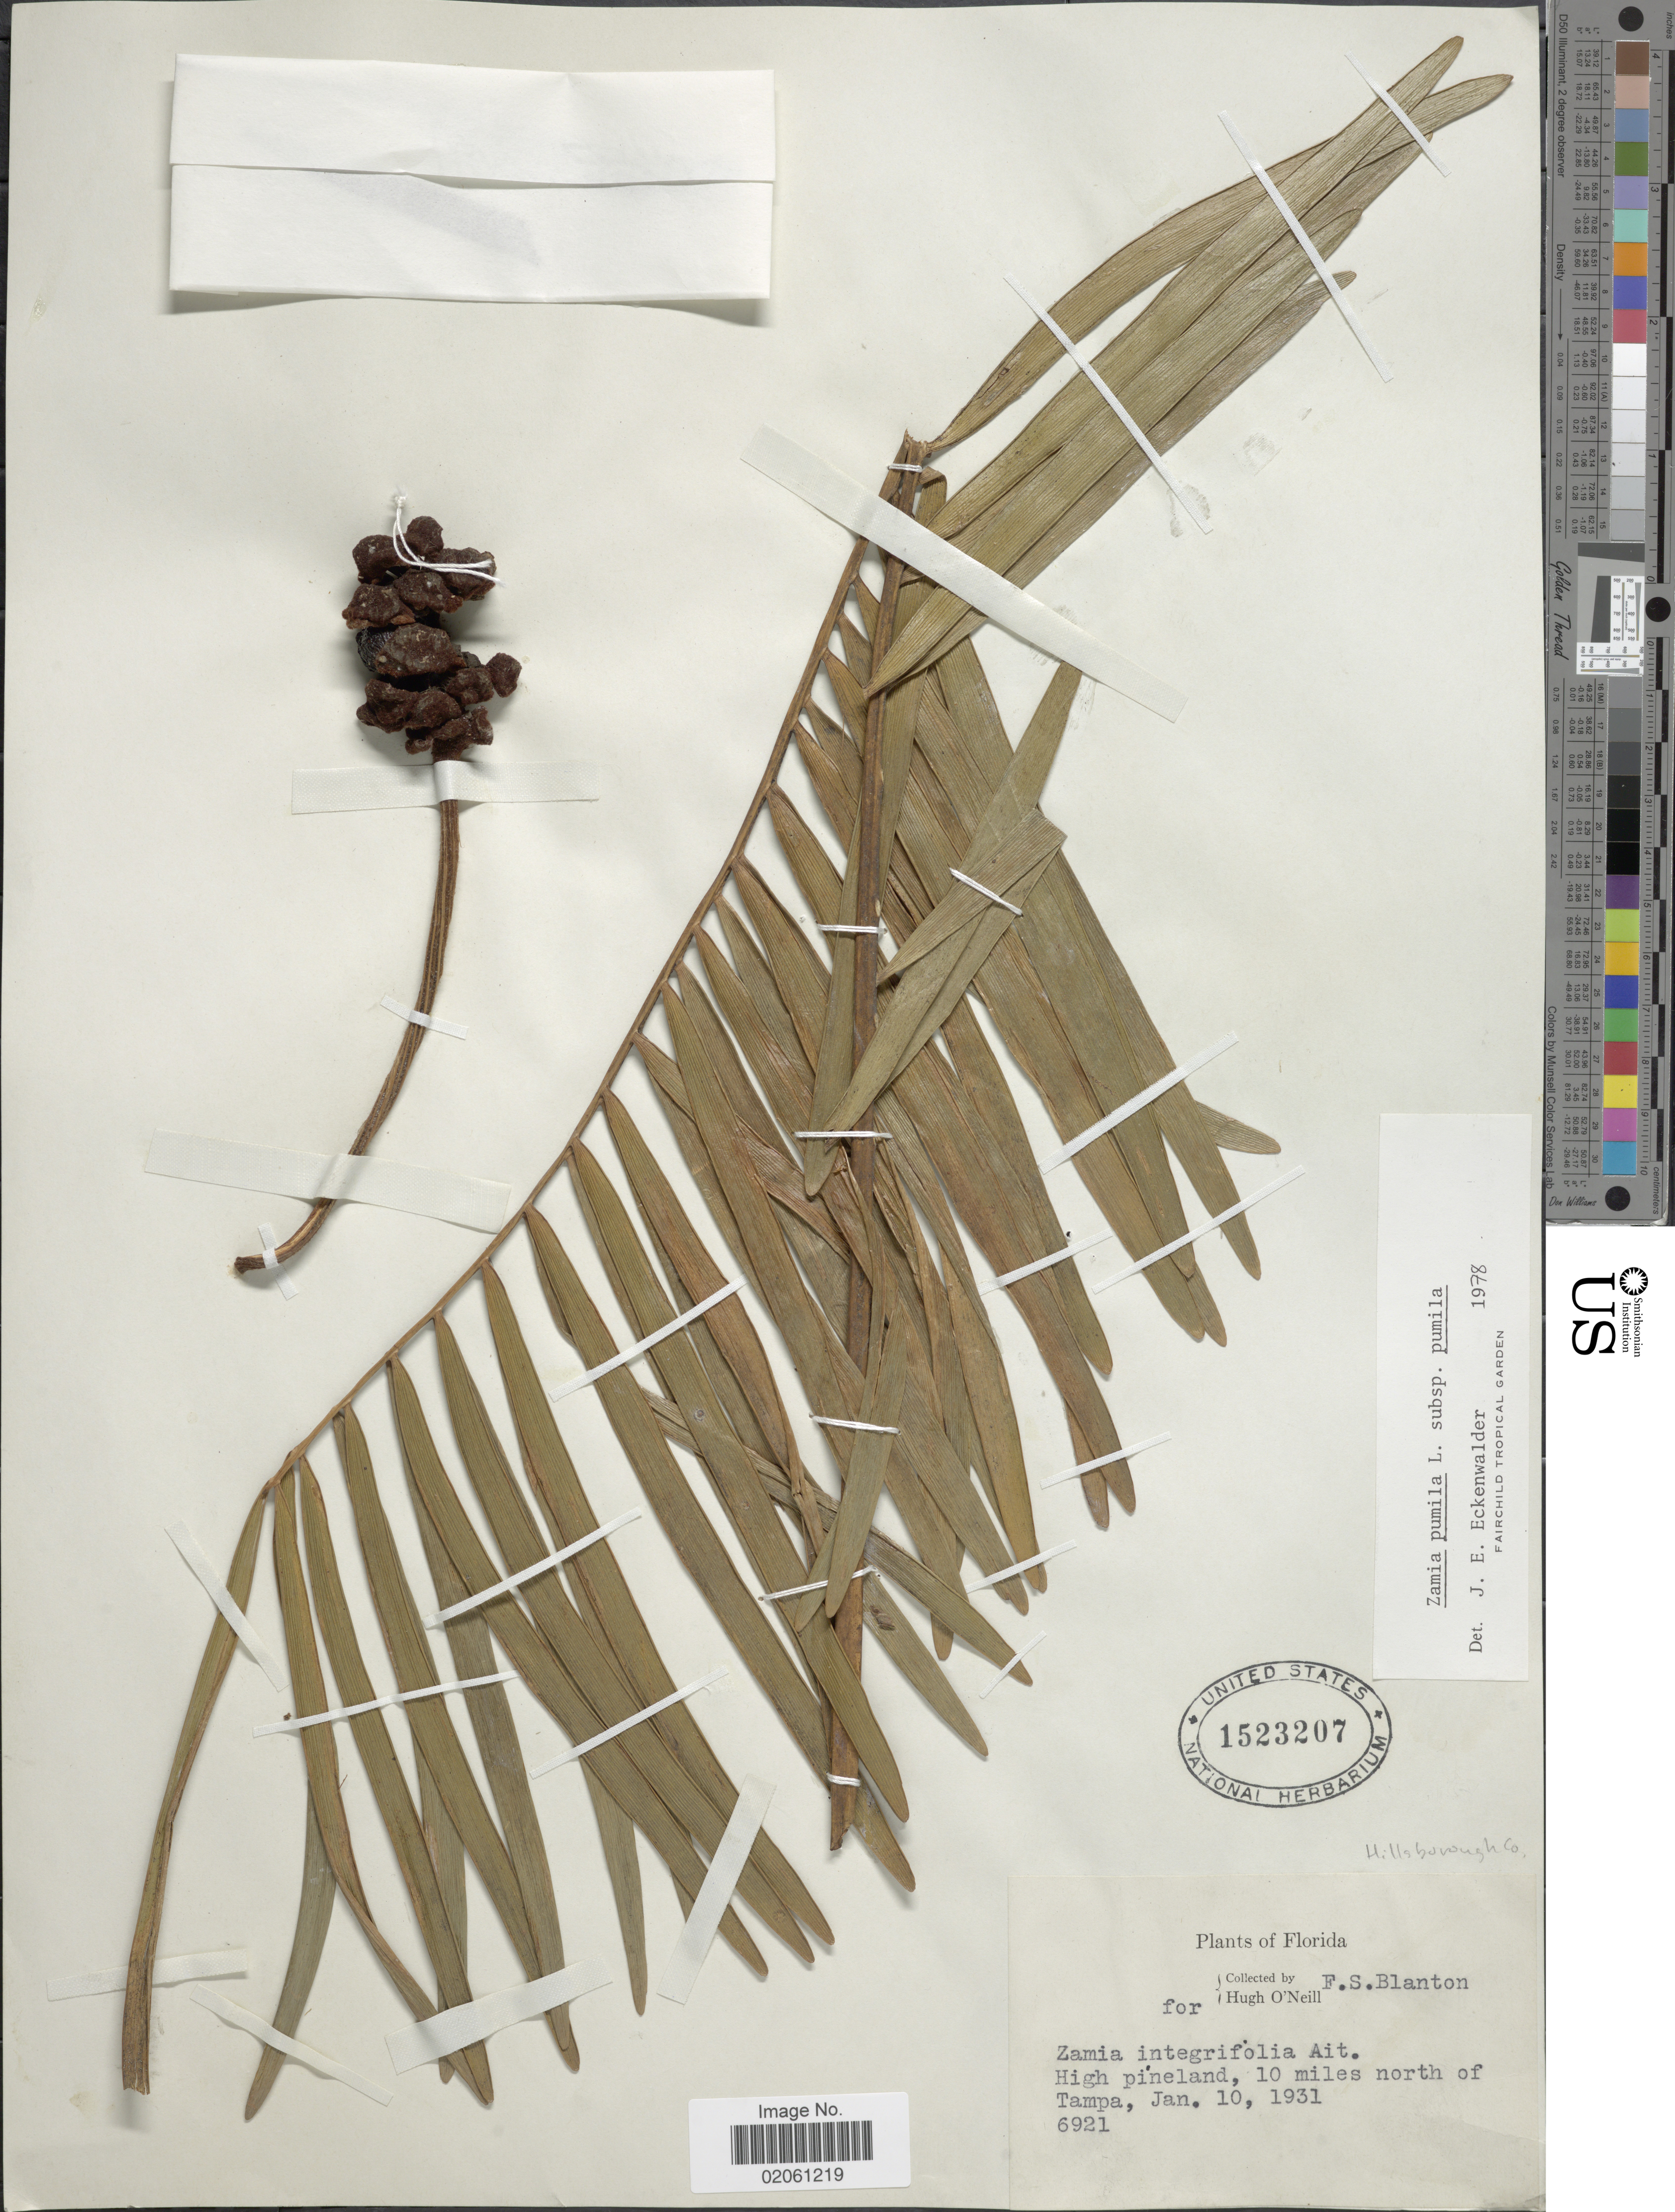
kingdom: Plantae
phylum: Tracheophyta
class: Cycadopsida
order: Cycadales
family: Zamiaceae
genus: Zamia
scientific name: Zamia pumila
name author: L.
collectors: F. S. Blanton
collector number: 6921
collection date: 1931-01-10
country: United States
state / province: Florida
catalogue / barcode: US 1523207